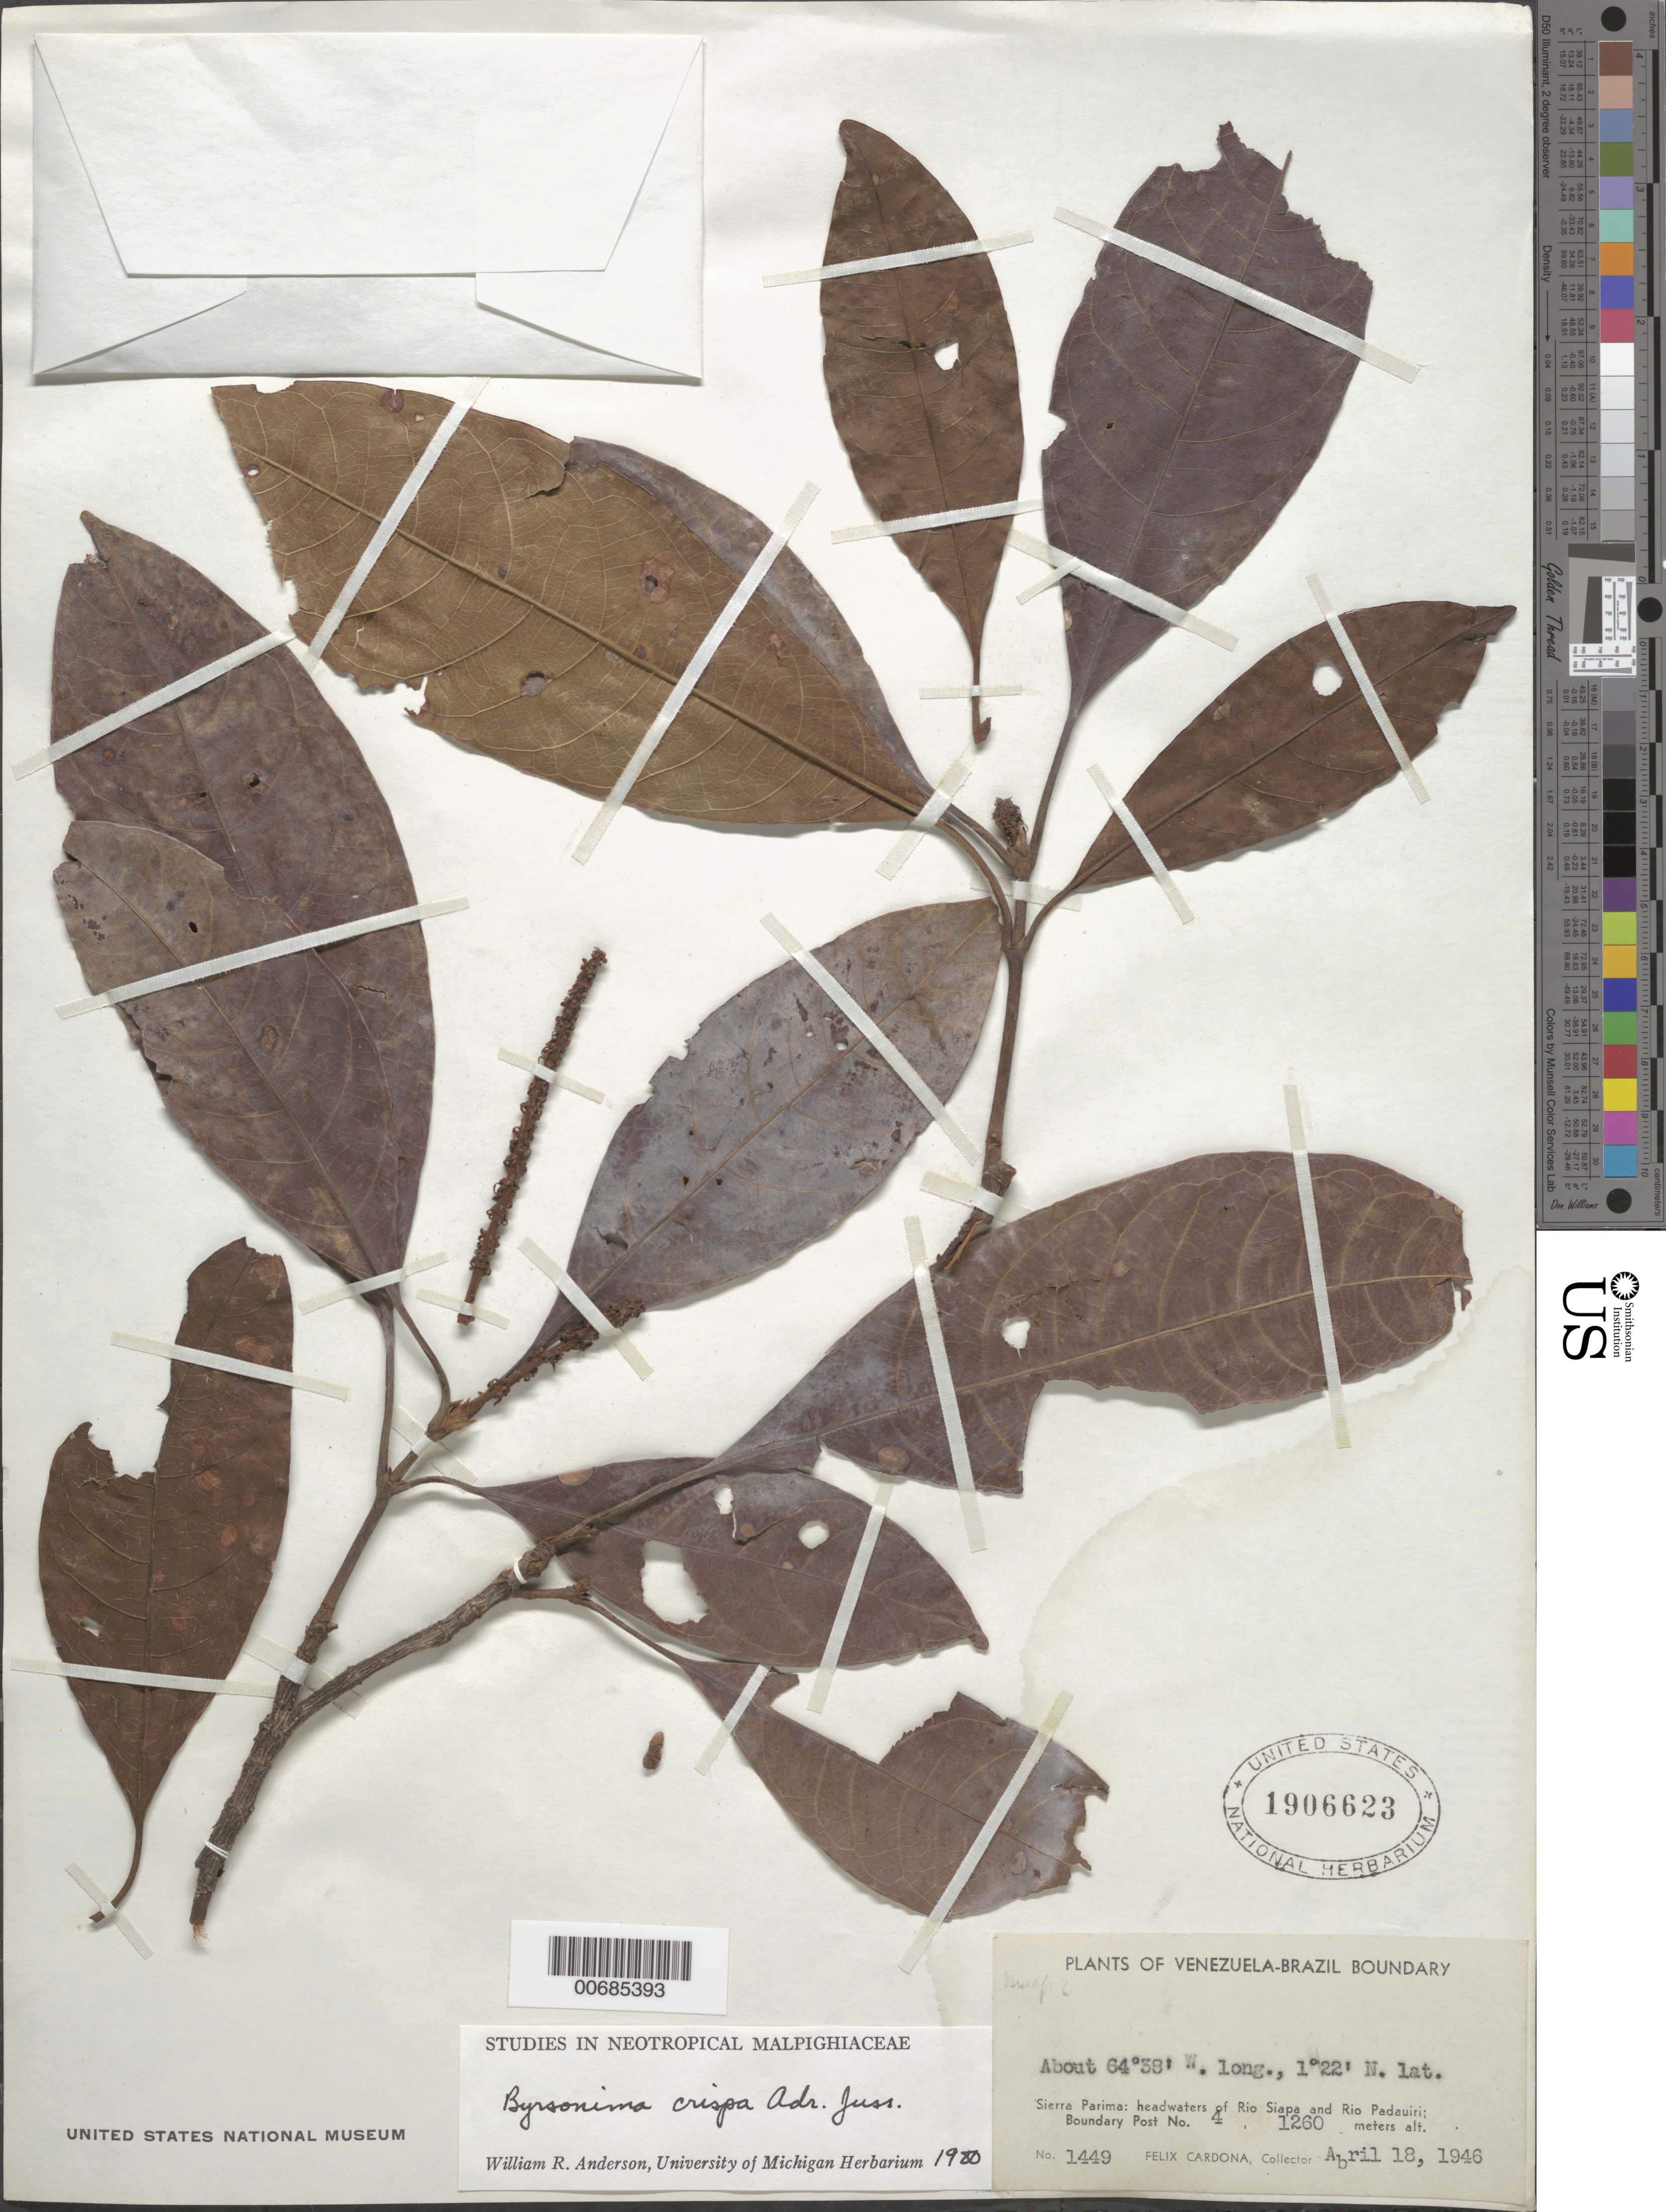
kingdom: Plantae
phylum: Tracheophyta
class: Magnoliopsida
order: Malpighiales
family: Malpighiaceae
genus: Byrsonima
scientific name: Byrsonima crispa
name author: A. Juss.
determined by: Anderson, W. R., (MICH), University of Michigan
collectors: F. Cardona Puig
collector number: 1449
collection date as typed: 18-Apr-46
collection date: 1946-04-18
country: Venezuela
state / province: Amazonas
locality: Sierra Parima, headwaters of Río Siapa and Río Padauiri; Boundary Post no. 4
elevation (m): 1260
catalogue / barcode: US 1906623